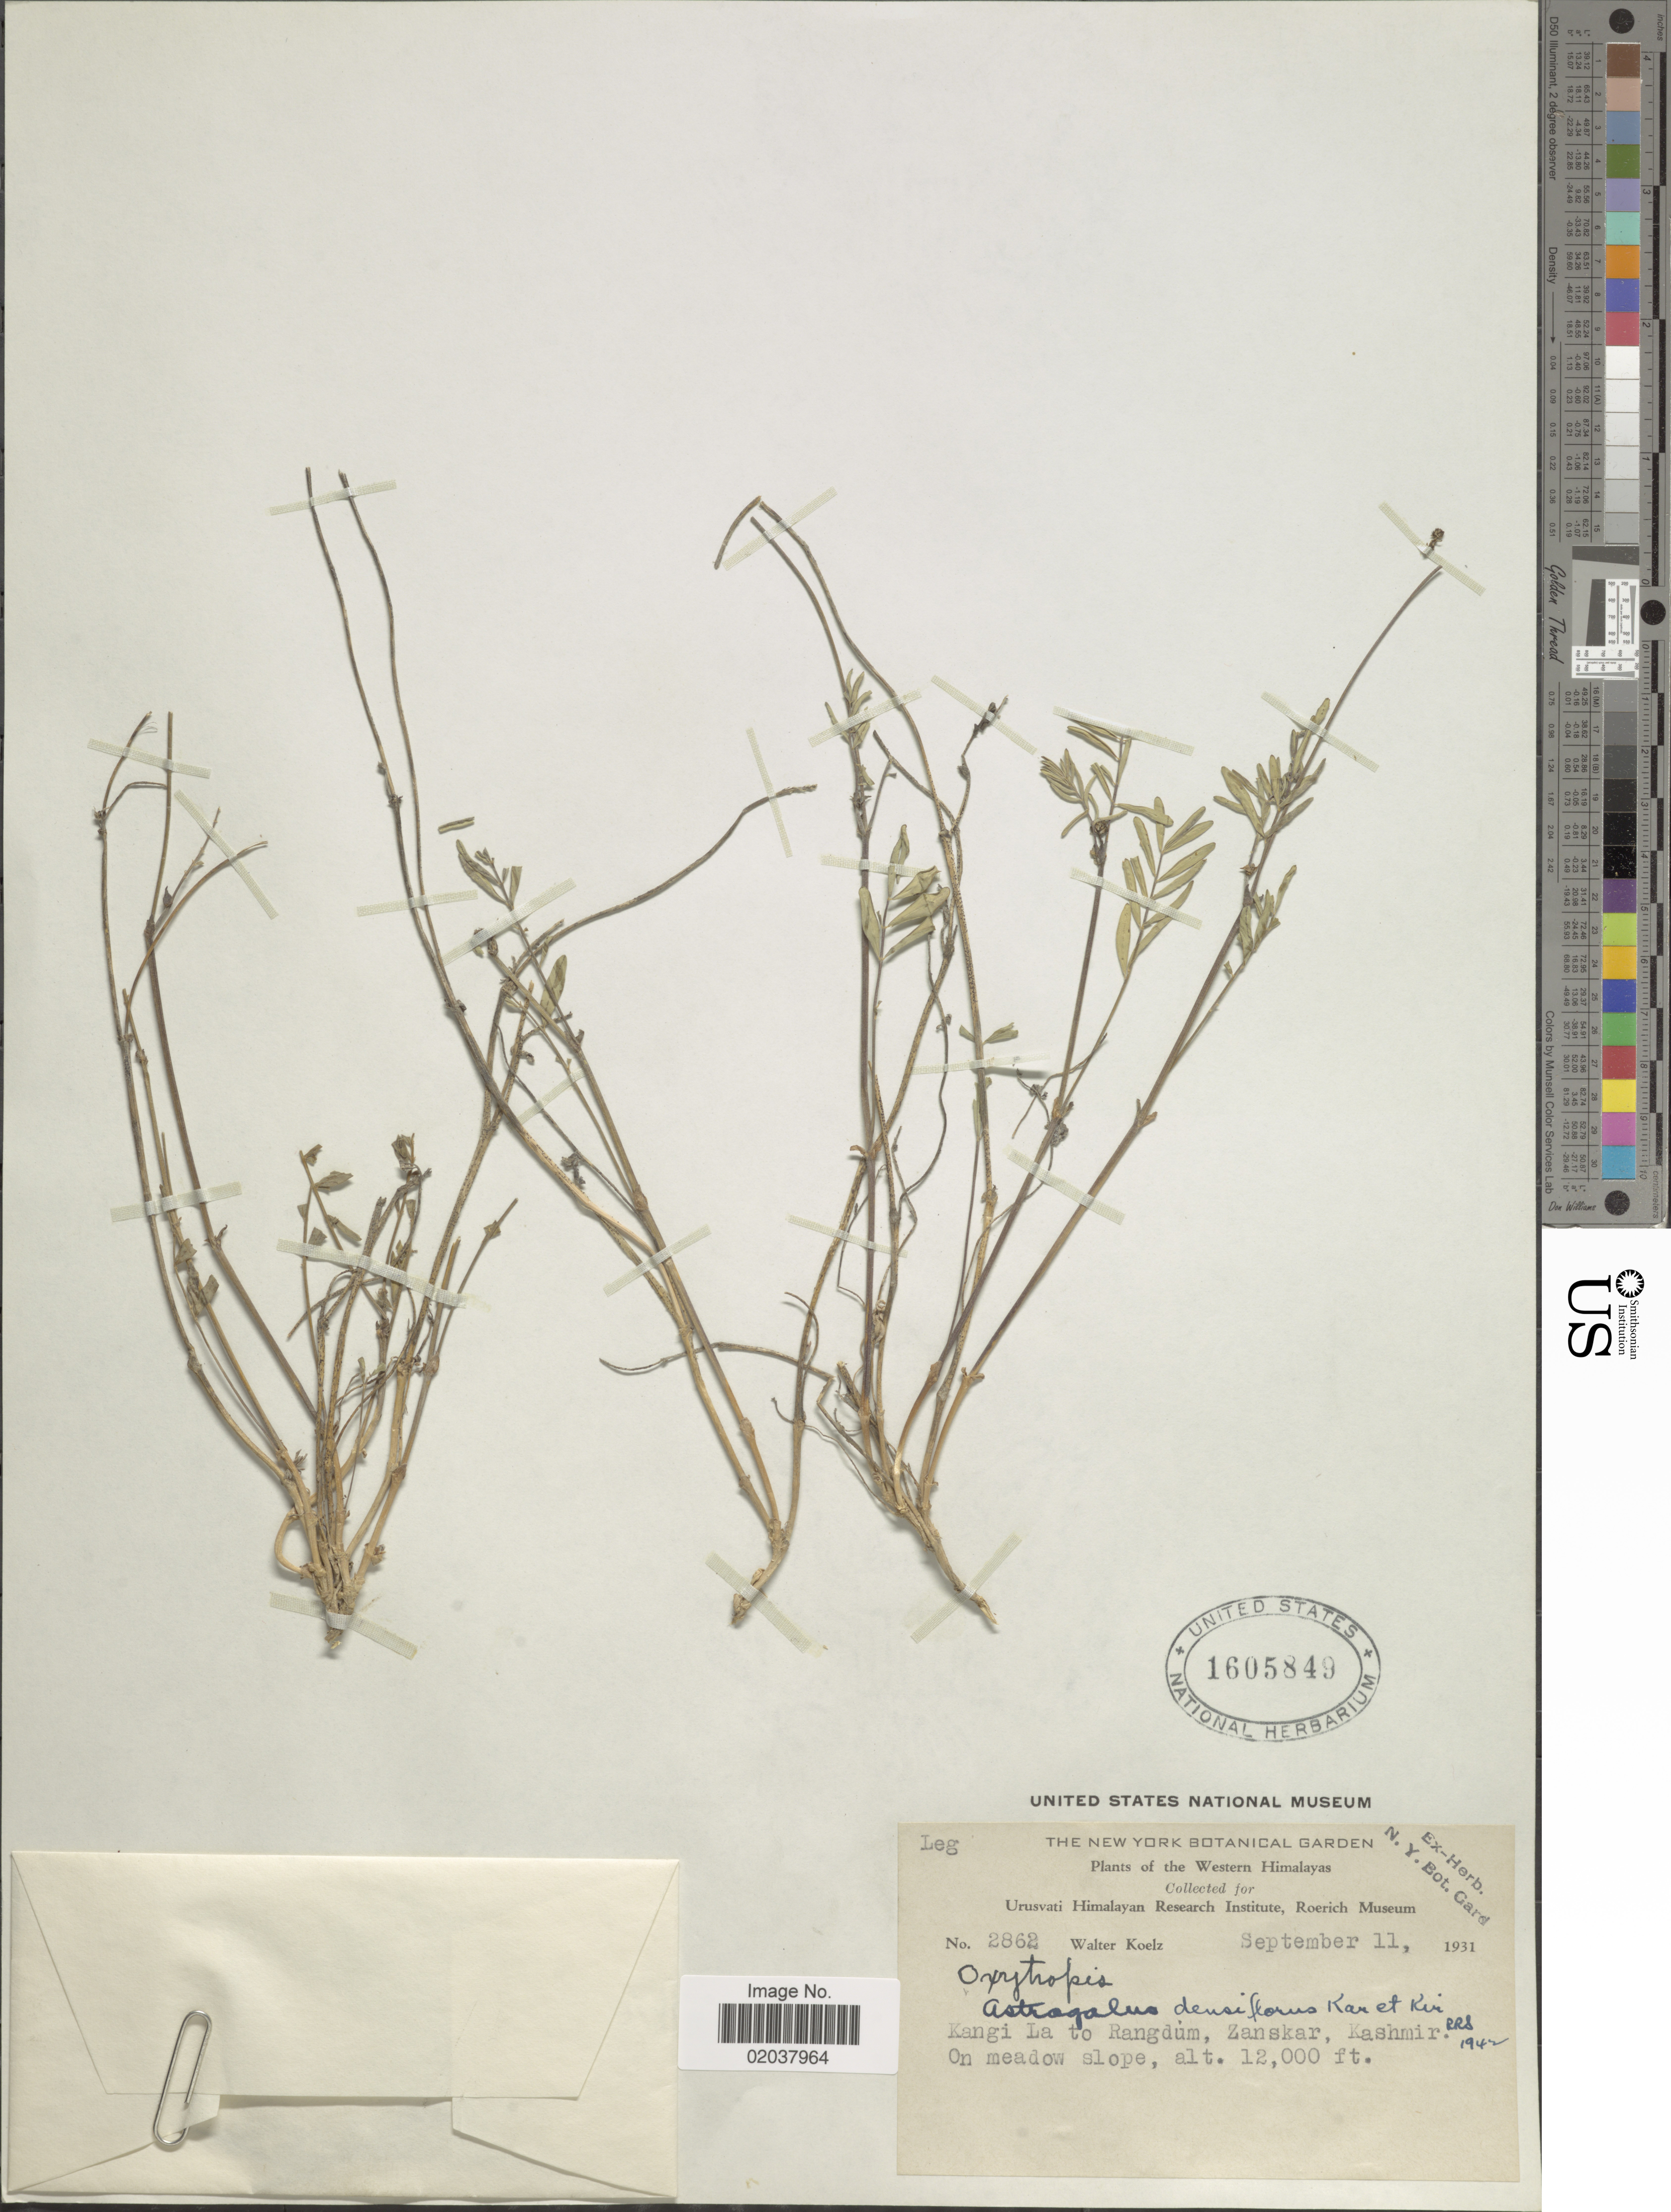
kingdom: Plantae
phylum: Tracheophyta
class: Magnoliopsida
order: Fabales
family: Fabaceae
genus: Astragalus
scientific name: Astragalus densiflorus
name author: Kar. & Kir.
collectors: W. N. Koelz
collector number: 2862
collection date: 1931-09-11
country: India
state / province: Jammu and Kashmir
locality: Western Himalayas. Kangi La to Rangdum, Zanskar, Kashmir. On meadow slope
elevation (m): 3658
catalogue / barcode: US 1605849